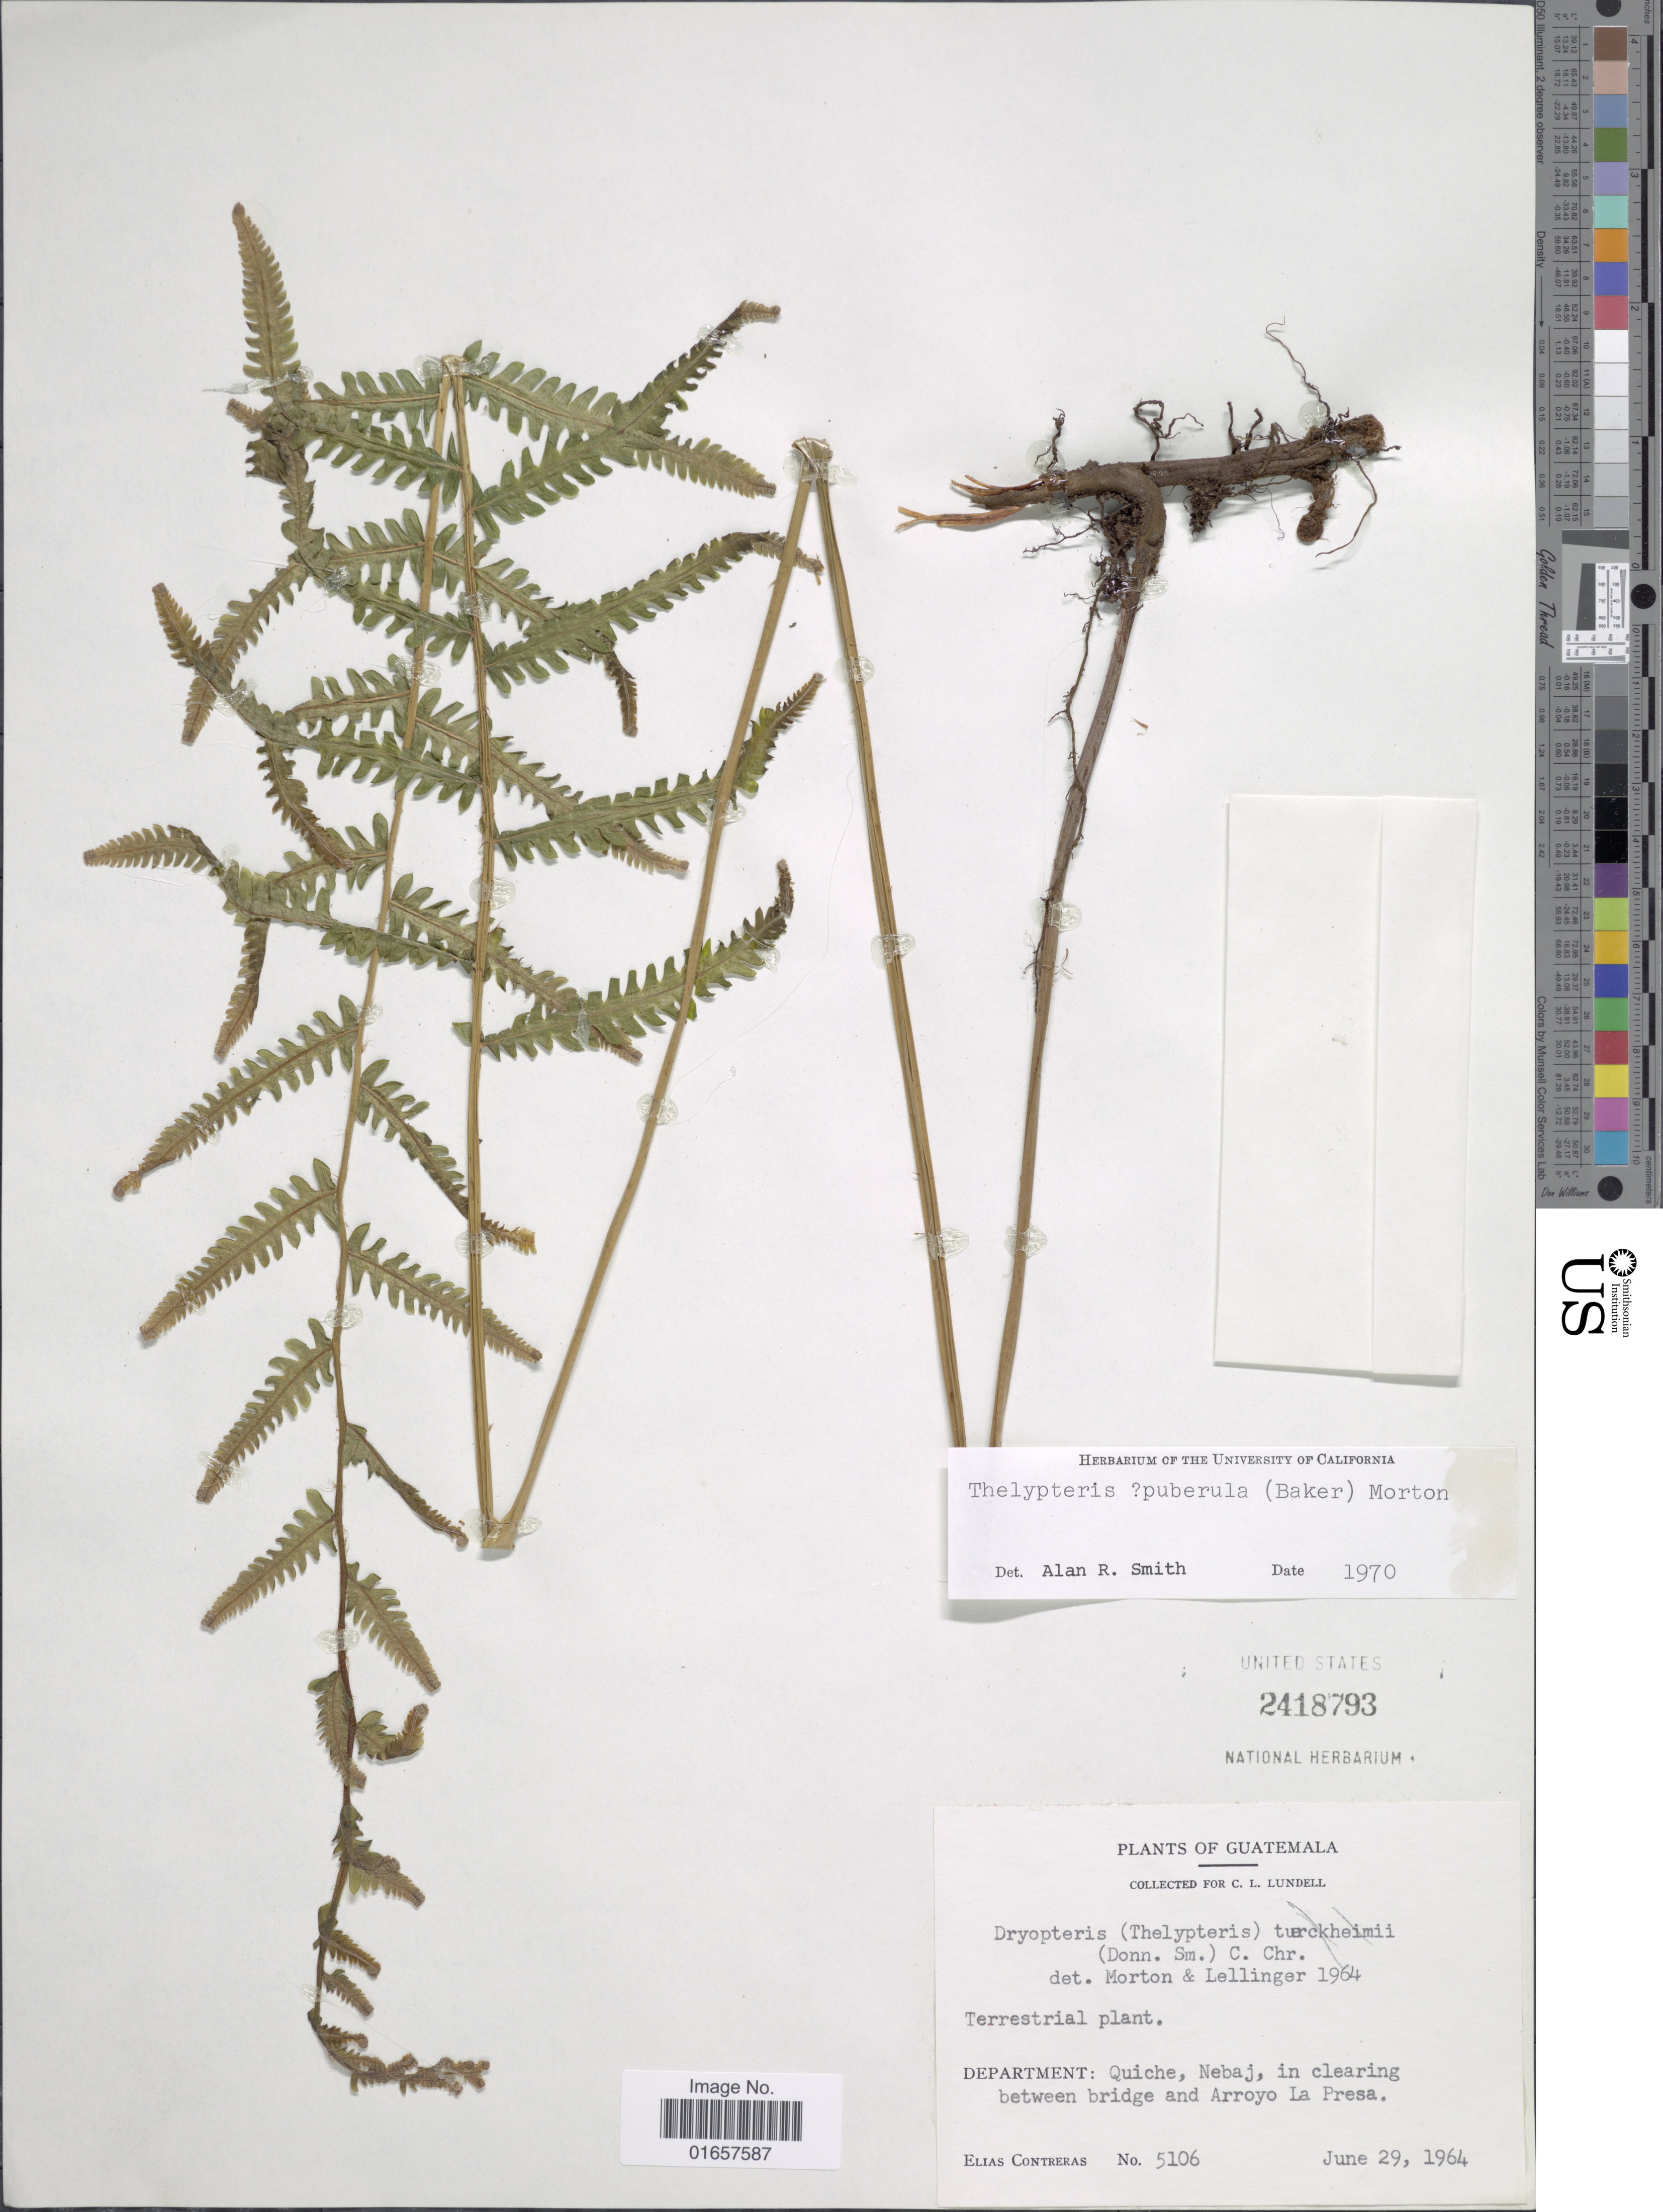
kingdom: Plantae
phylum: Tracheophyta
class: Polypodiopsida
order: Polypodiales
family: Thelypteridaceae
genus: Christella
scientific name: Christella puberula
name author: (Baker) Á. Löve & D. Löve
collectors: E. Contreras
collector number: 5106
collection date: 1964-06-29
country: Guatemala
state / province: El Quiché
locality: Guatemala, Department: Quiche, Nebaj, in clearing between bridge and Qrroyo La Presa.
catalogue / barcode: US 2418793